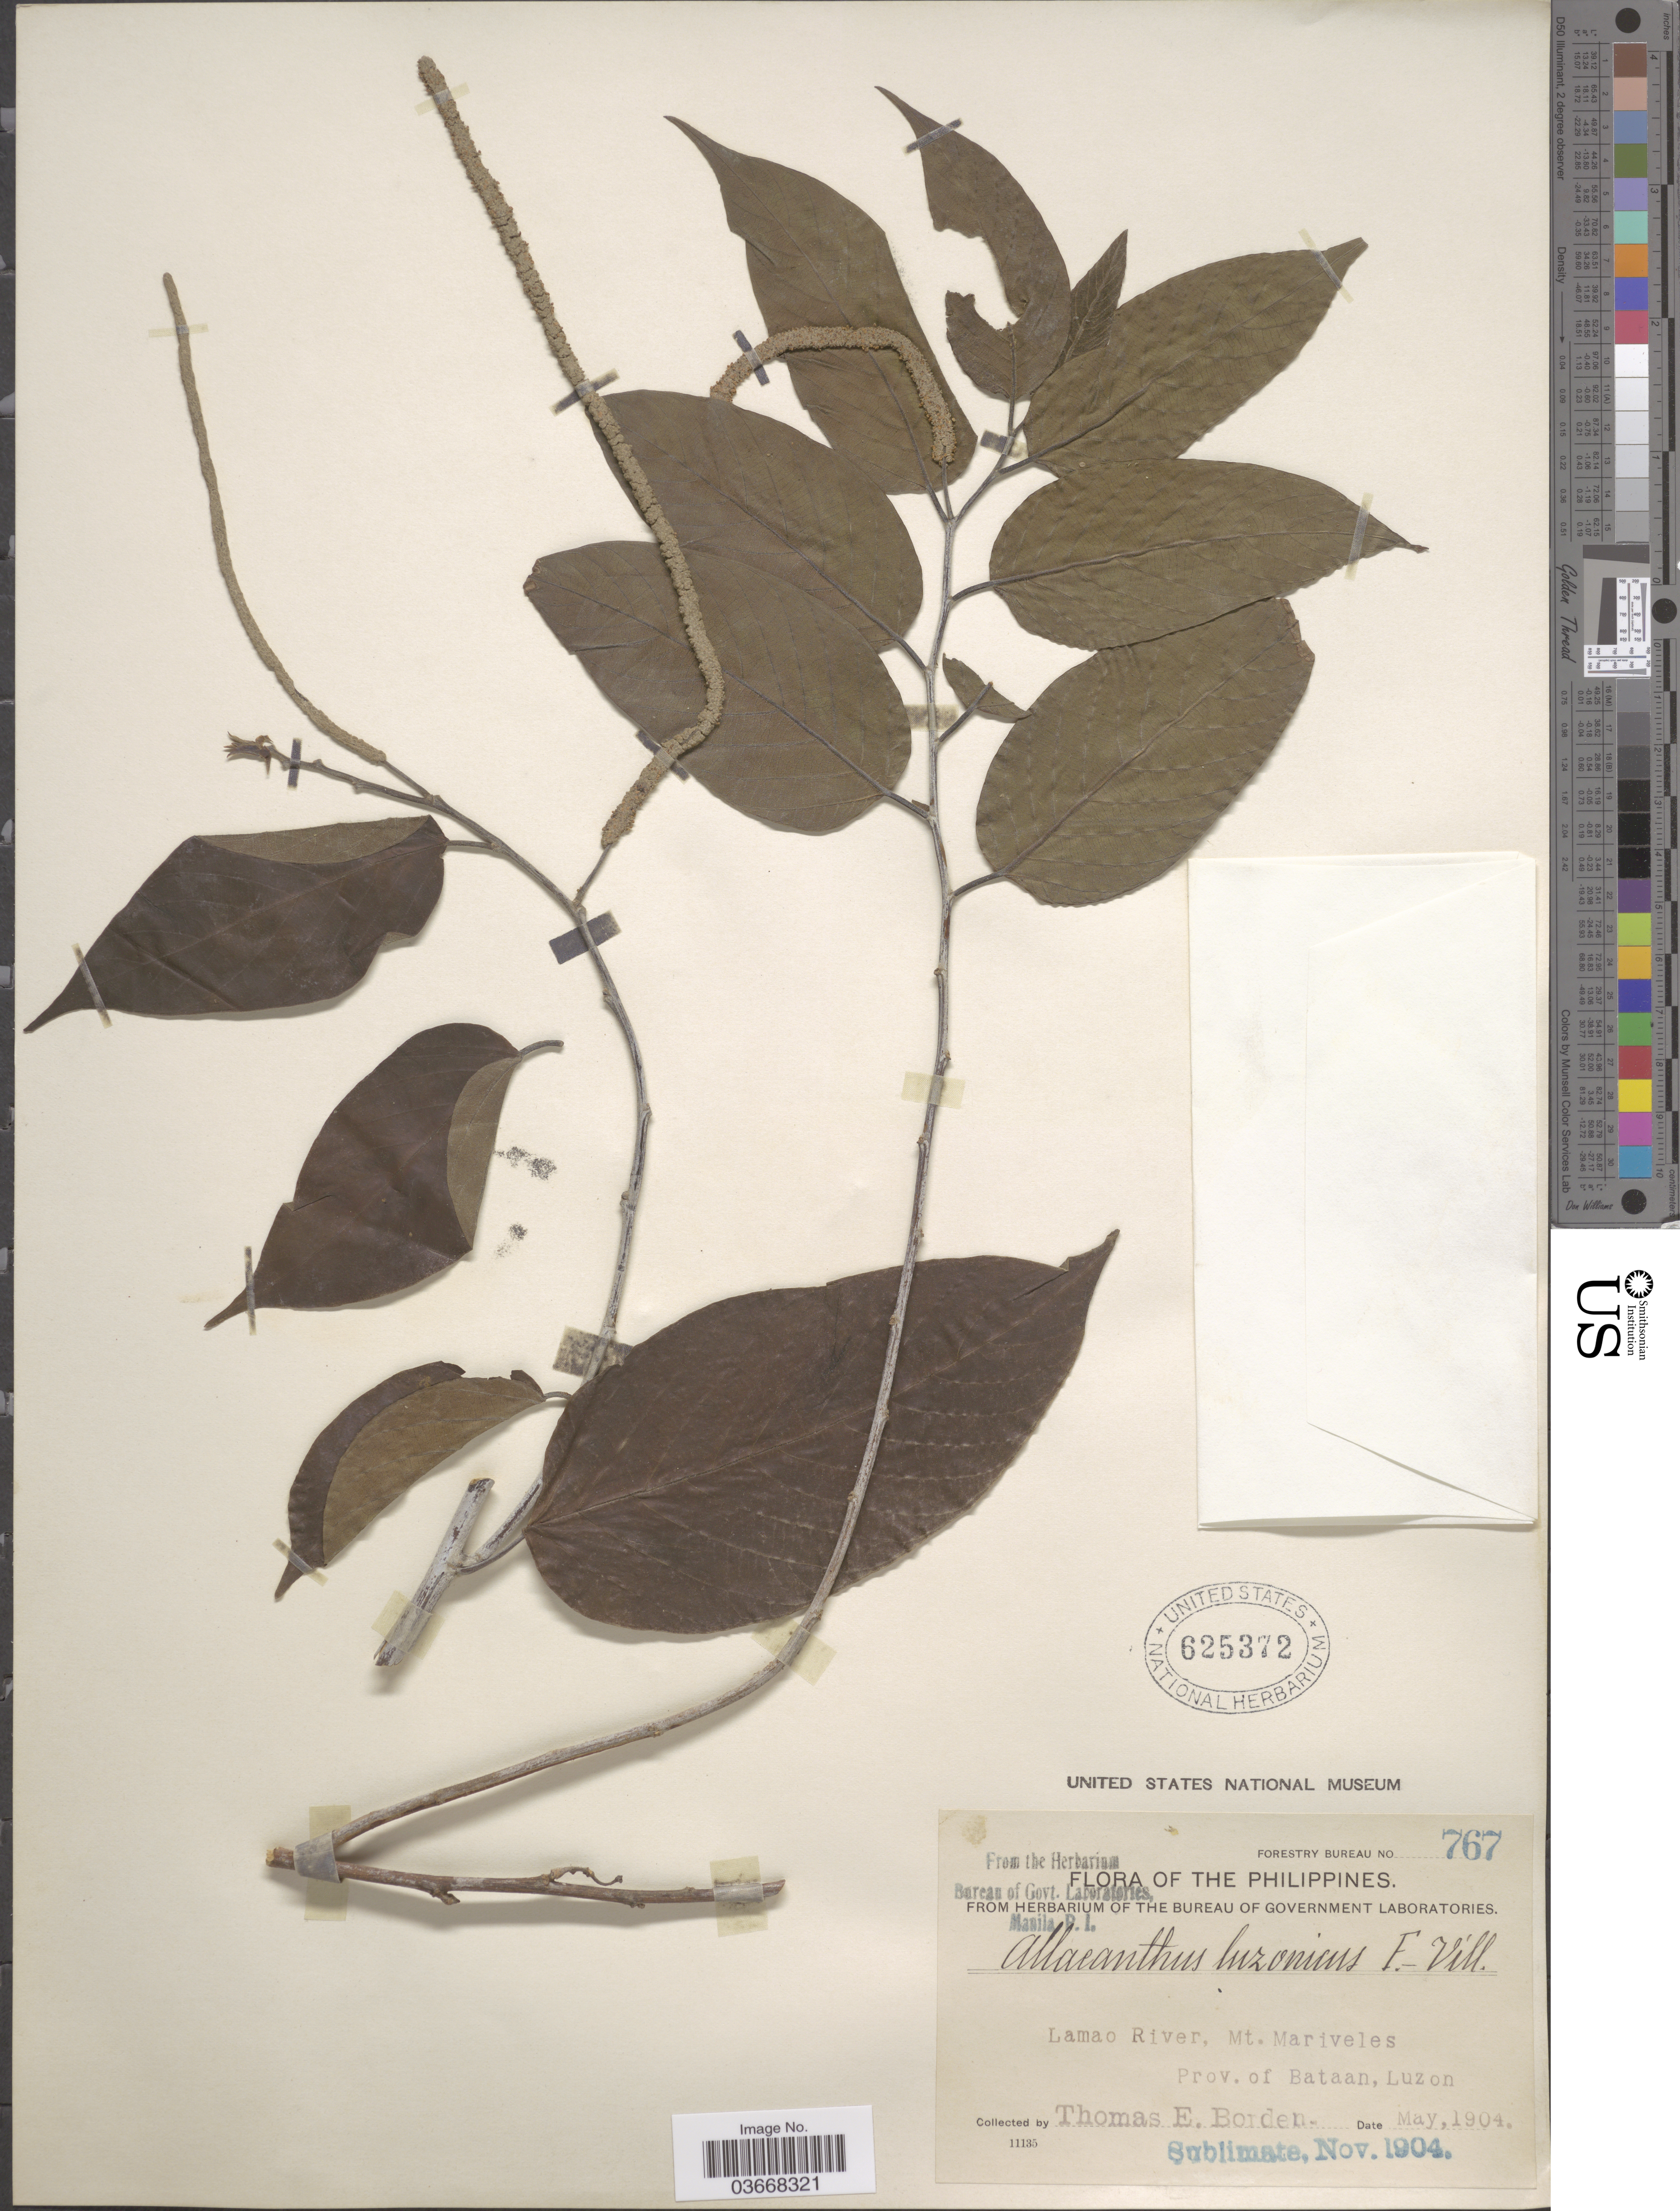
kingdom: Plantae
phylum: Tracheophyta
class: Magnoliopsida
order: Rosales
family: Moraceae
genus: Allaeanthus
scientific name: Allaeanthus luzonicus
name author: Fern.-Vill.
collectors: T. E. Borden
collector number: Forestry Bureau 767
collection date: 1904-05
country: Philippines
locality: Lamao River, Mt. Mariveles. Prov. of Bataan, Luzon.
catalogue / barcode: US 625372